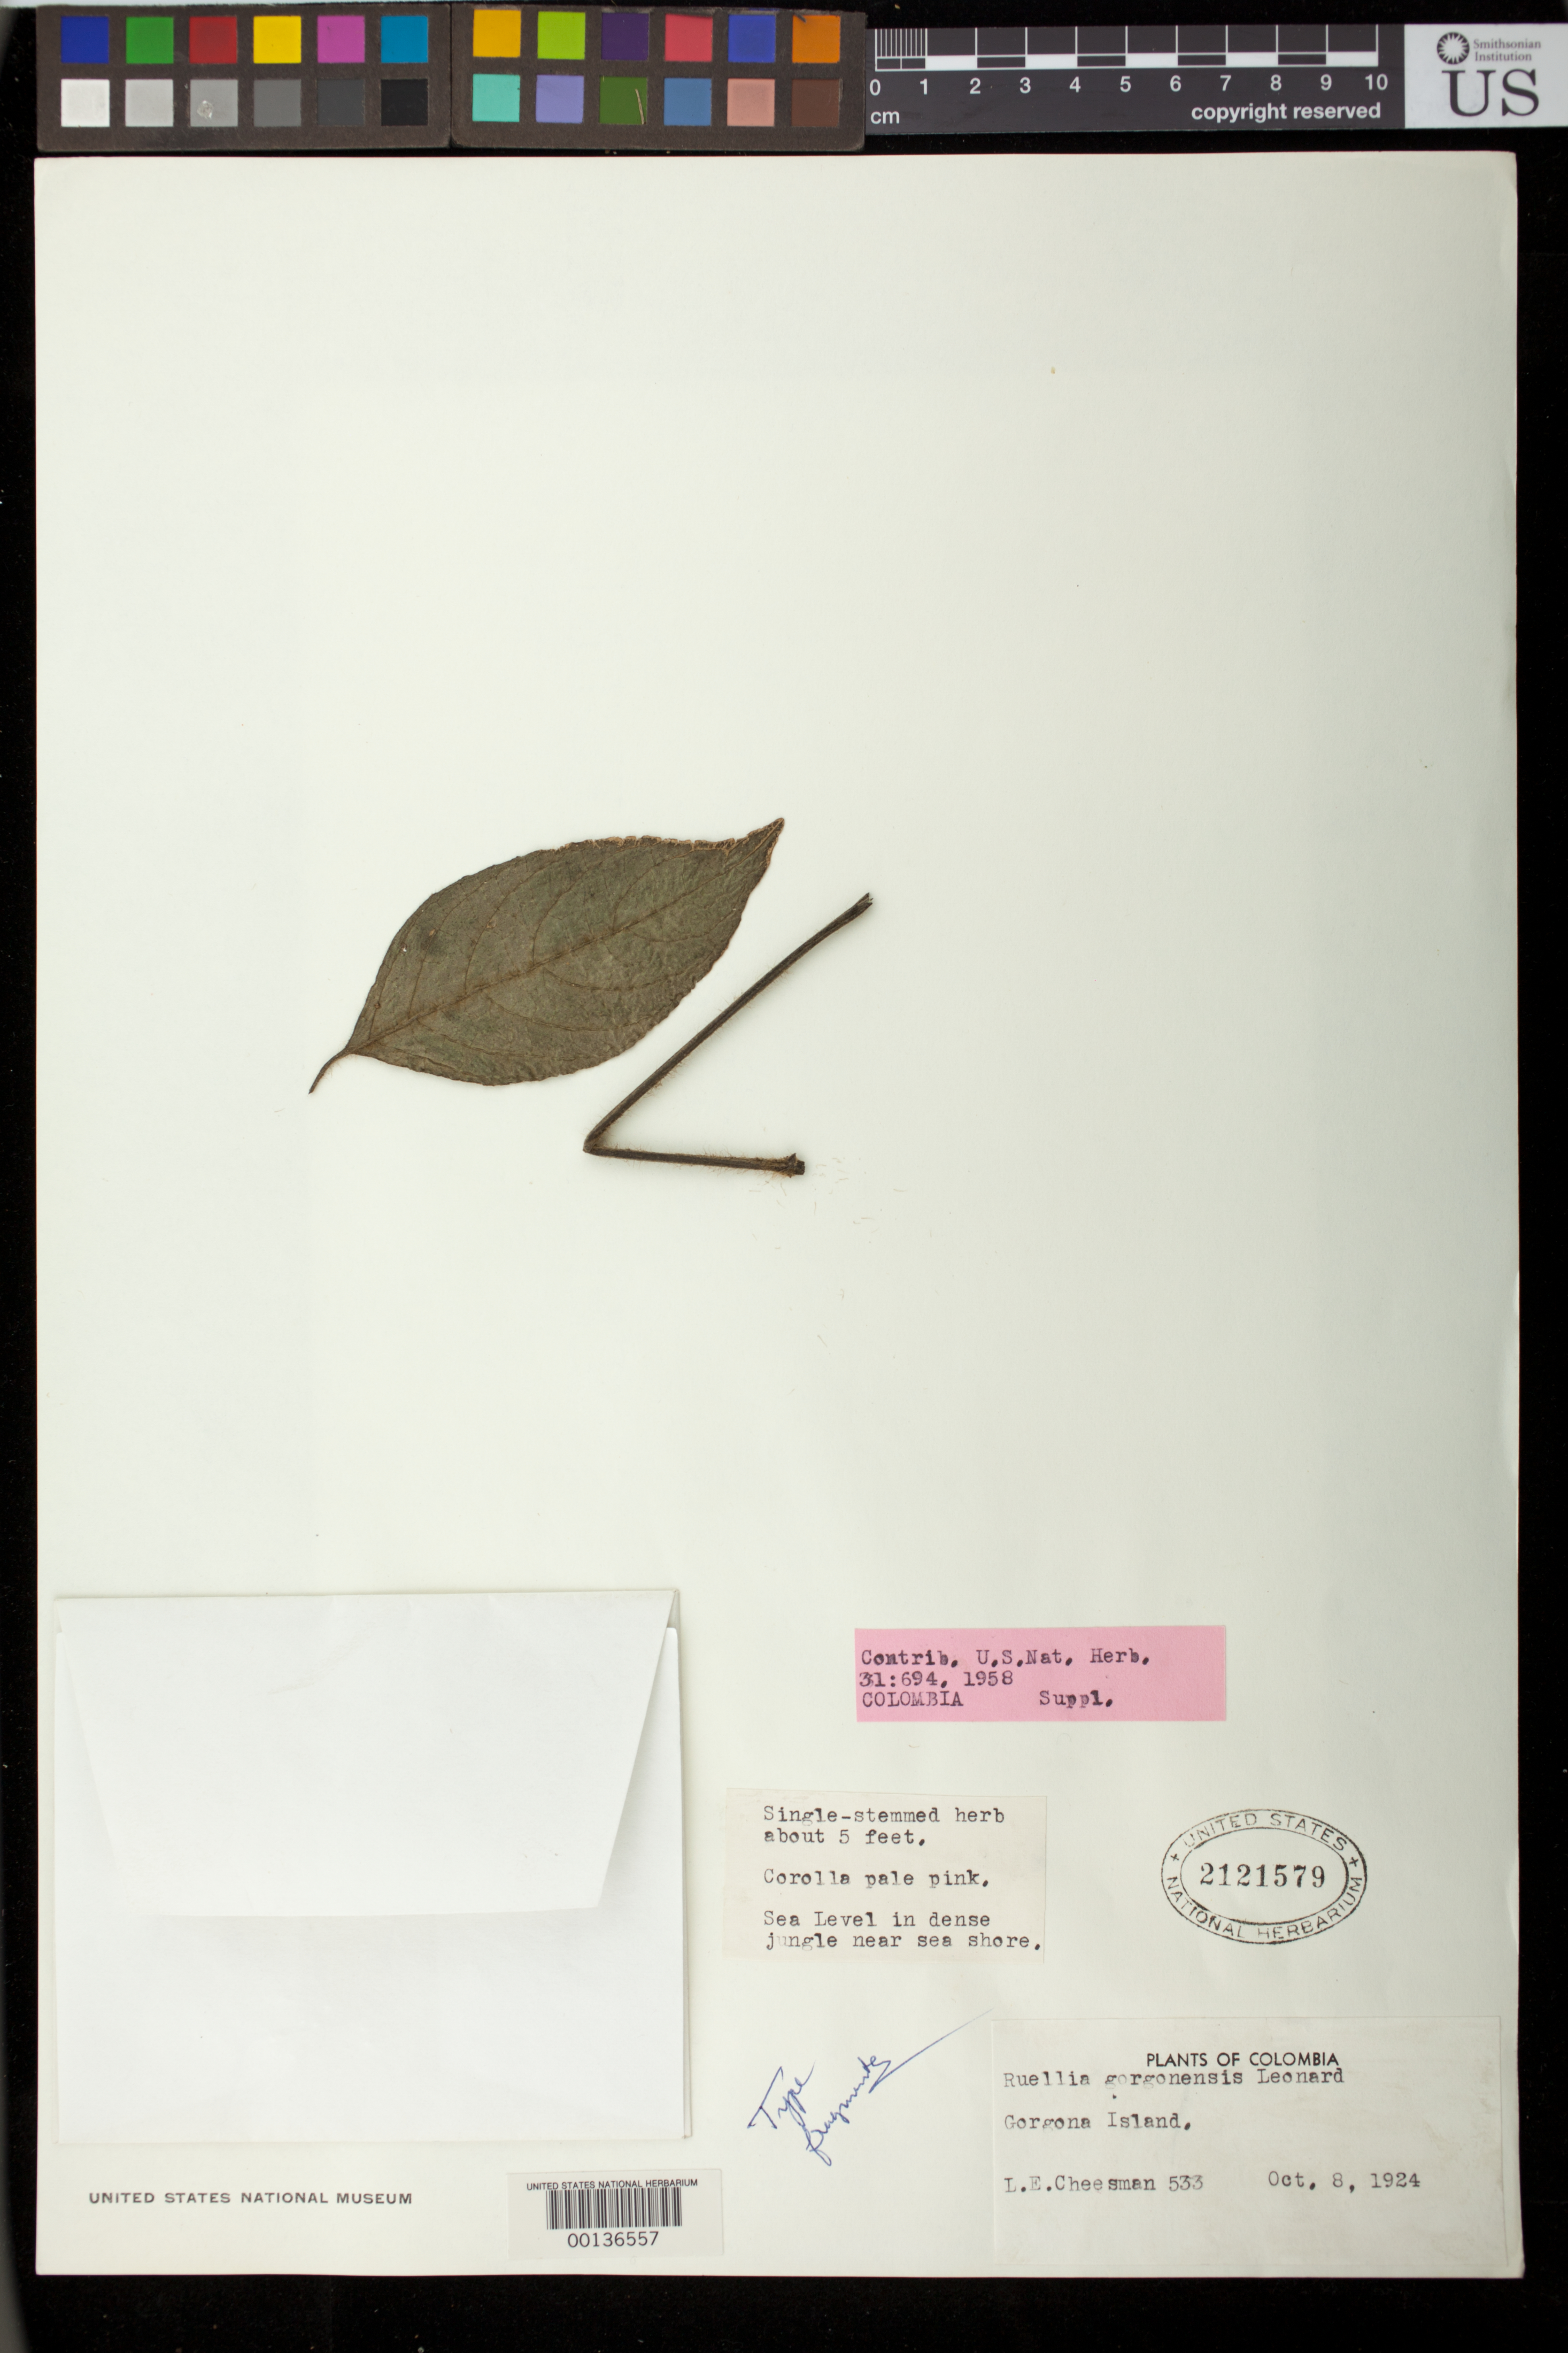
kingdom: Plantae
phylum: Tracheophyta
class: Magnoliopsida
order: Lamiales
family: Acanthaceae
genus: Ruellia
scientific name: Ruellia gorgonensis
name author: Leonard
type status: Isotype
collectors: E. E. Cheesman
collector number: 533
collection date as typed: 08 Oct 1924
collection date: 1924-10-08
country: Colombia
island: Gorgona Island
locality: Gorgona Island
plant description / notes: Fragmentary material of type specimen ex herb. unknown (source or original herbarium not indicated)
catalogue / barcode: US 2121579